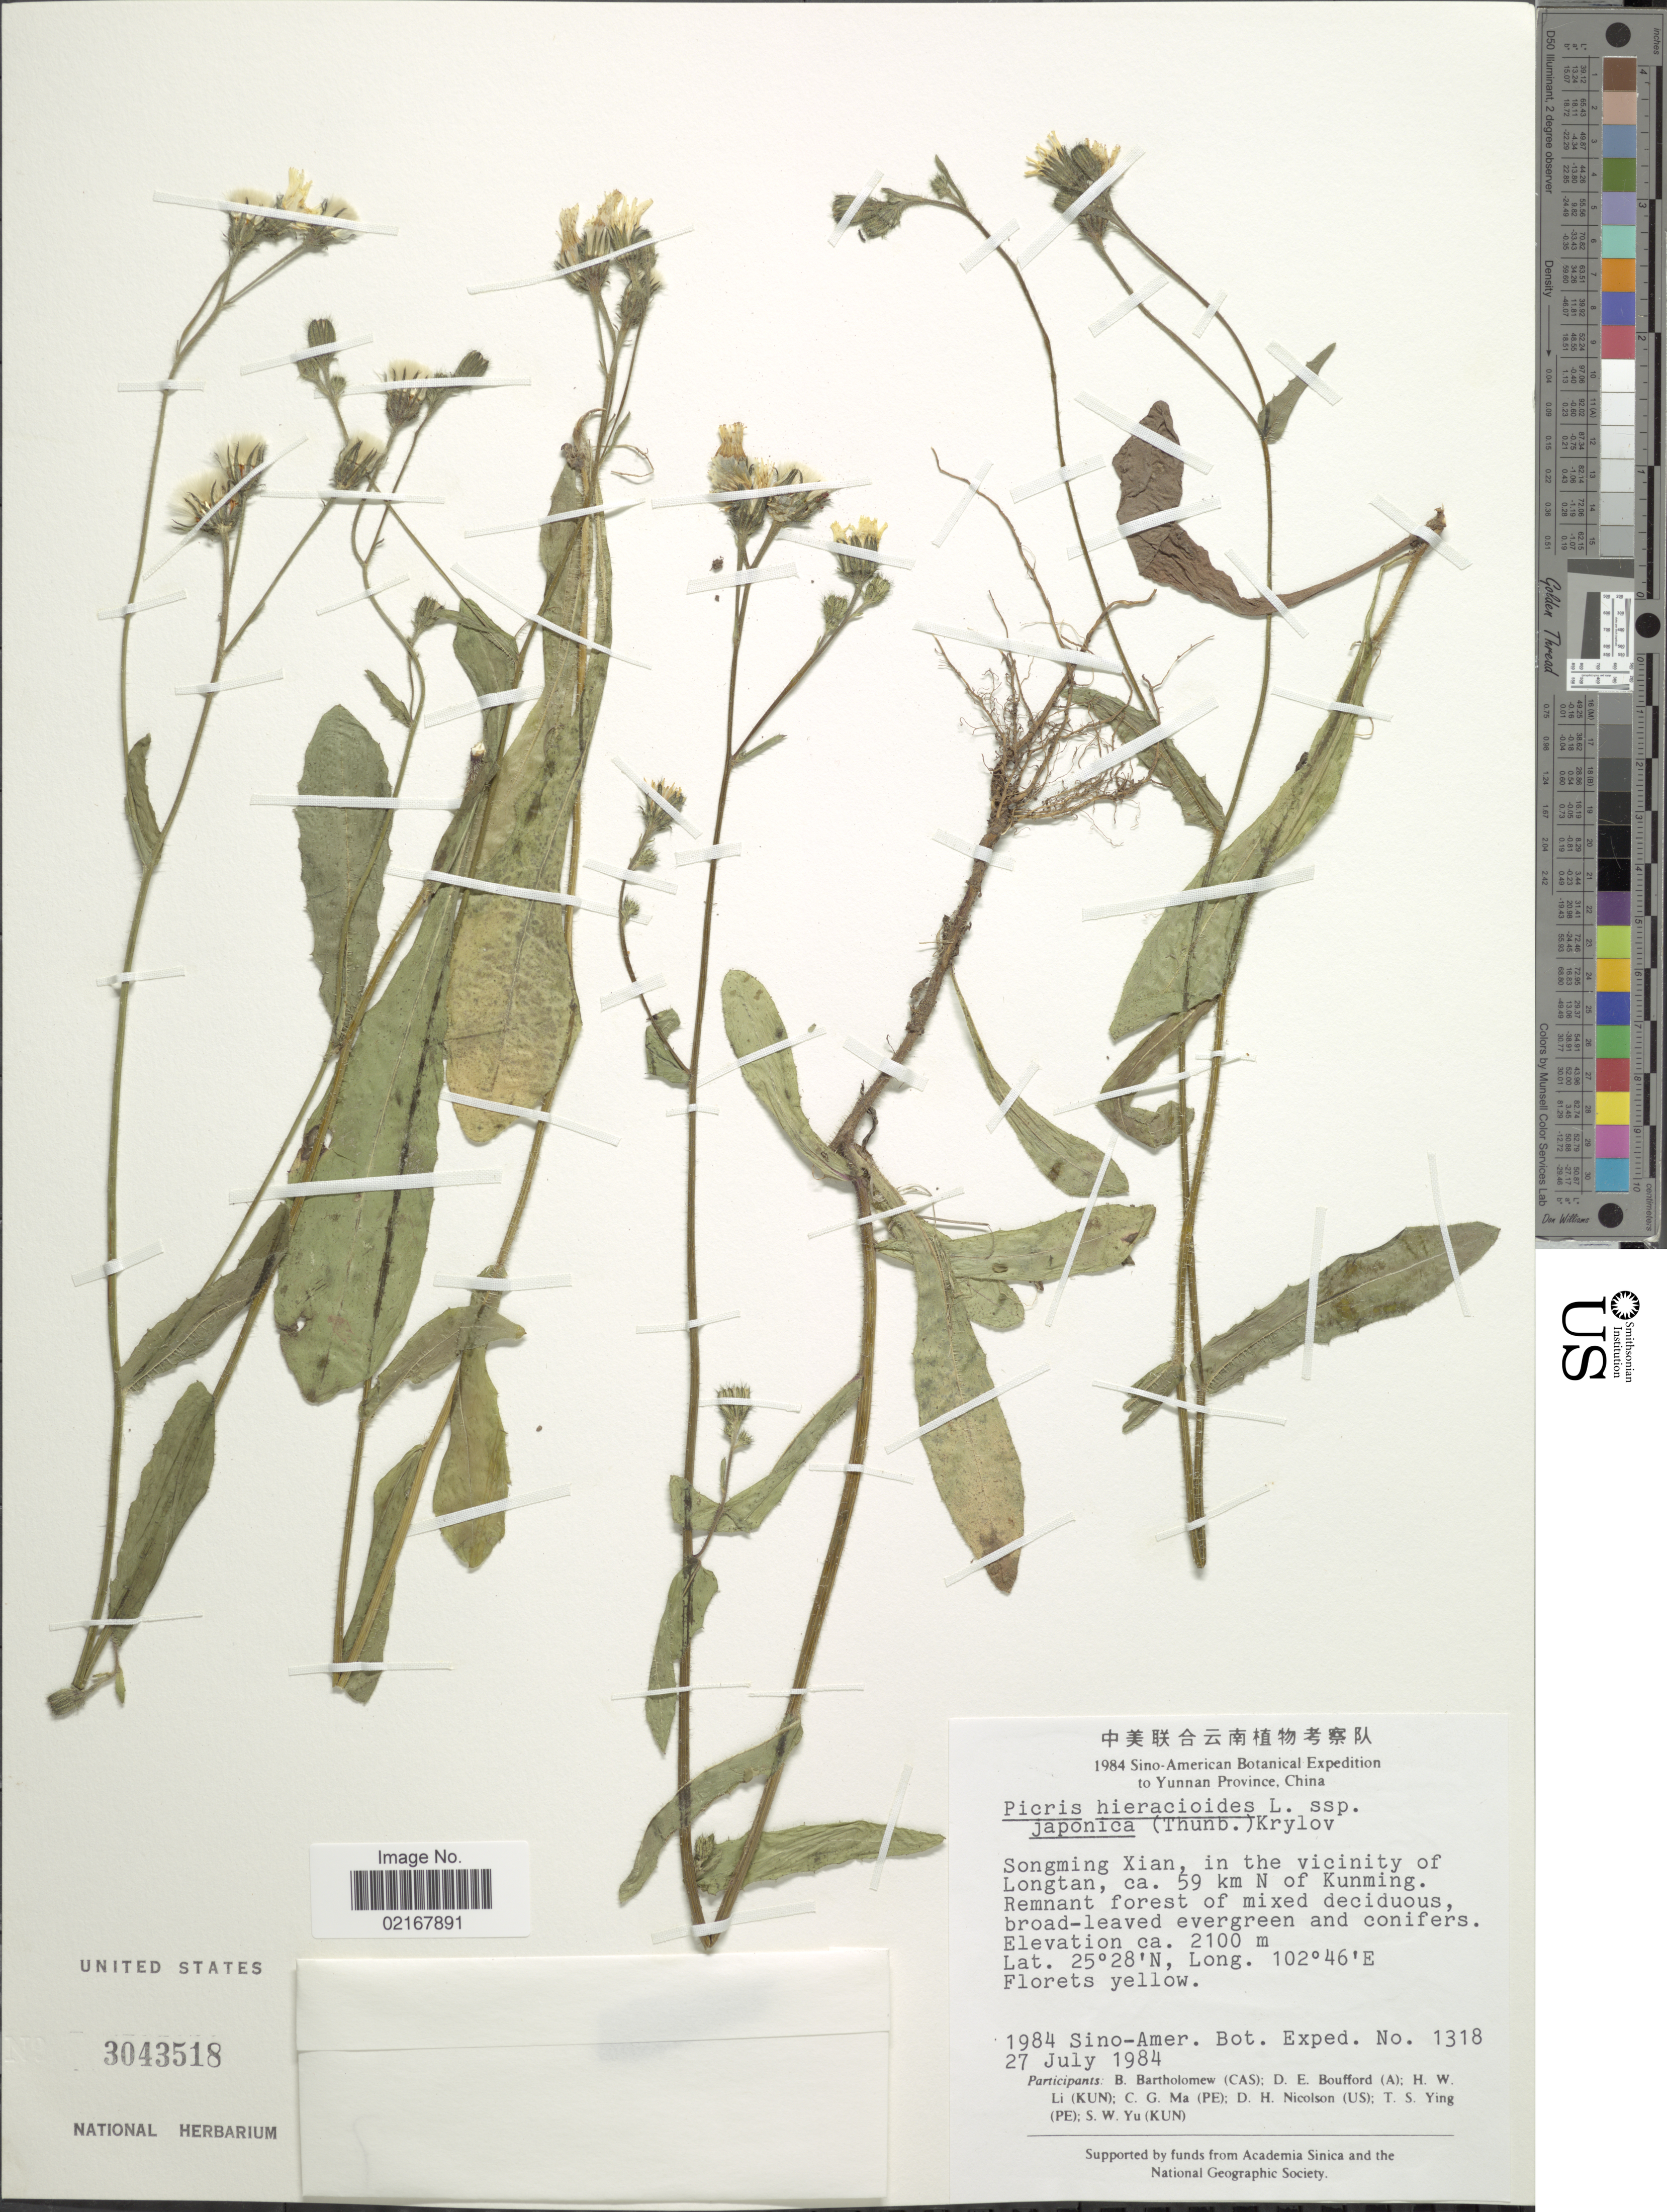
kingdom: Plantae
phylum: Tracheophyta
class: Magnoliopsida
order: Asterales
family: Asteraceae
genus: Picris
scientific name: Picris hieracioides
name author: L.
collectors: Sino-Amer. Bot. Exped. 1984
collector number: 1318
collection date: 1984-07-27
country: China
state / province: Yunnan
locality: Songming Xian, in the vicinity of Longtan, ca 59 km N of Kunming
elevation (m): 2100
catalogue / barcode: US 3043518